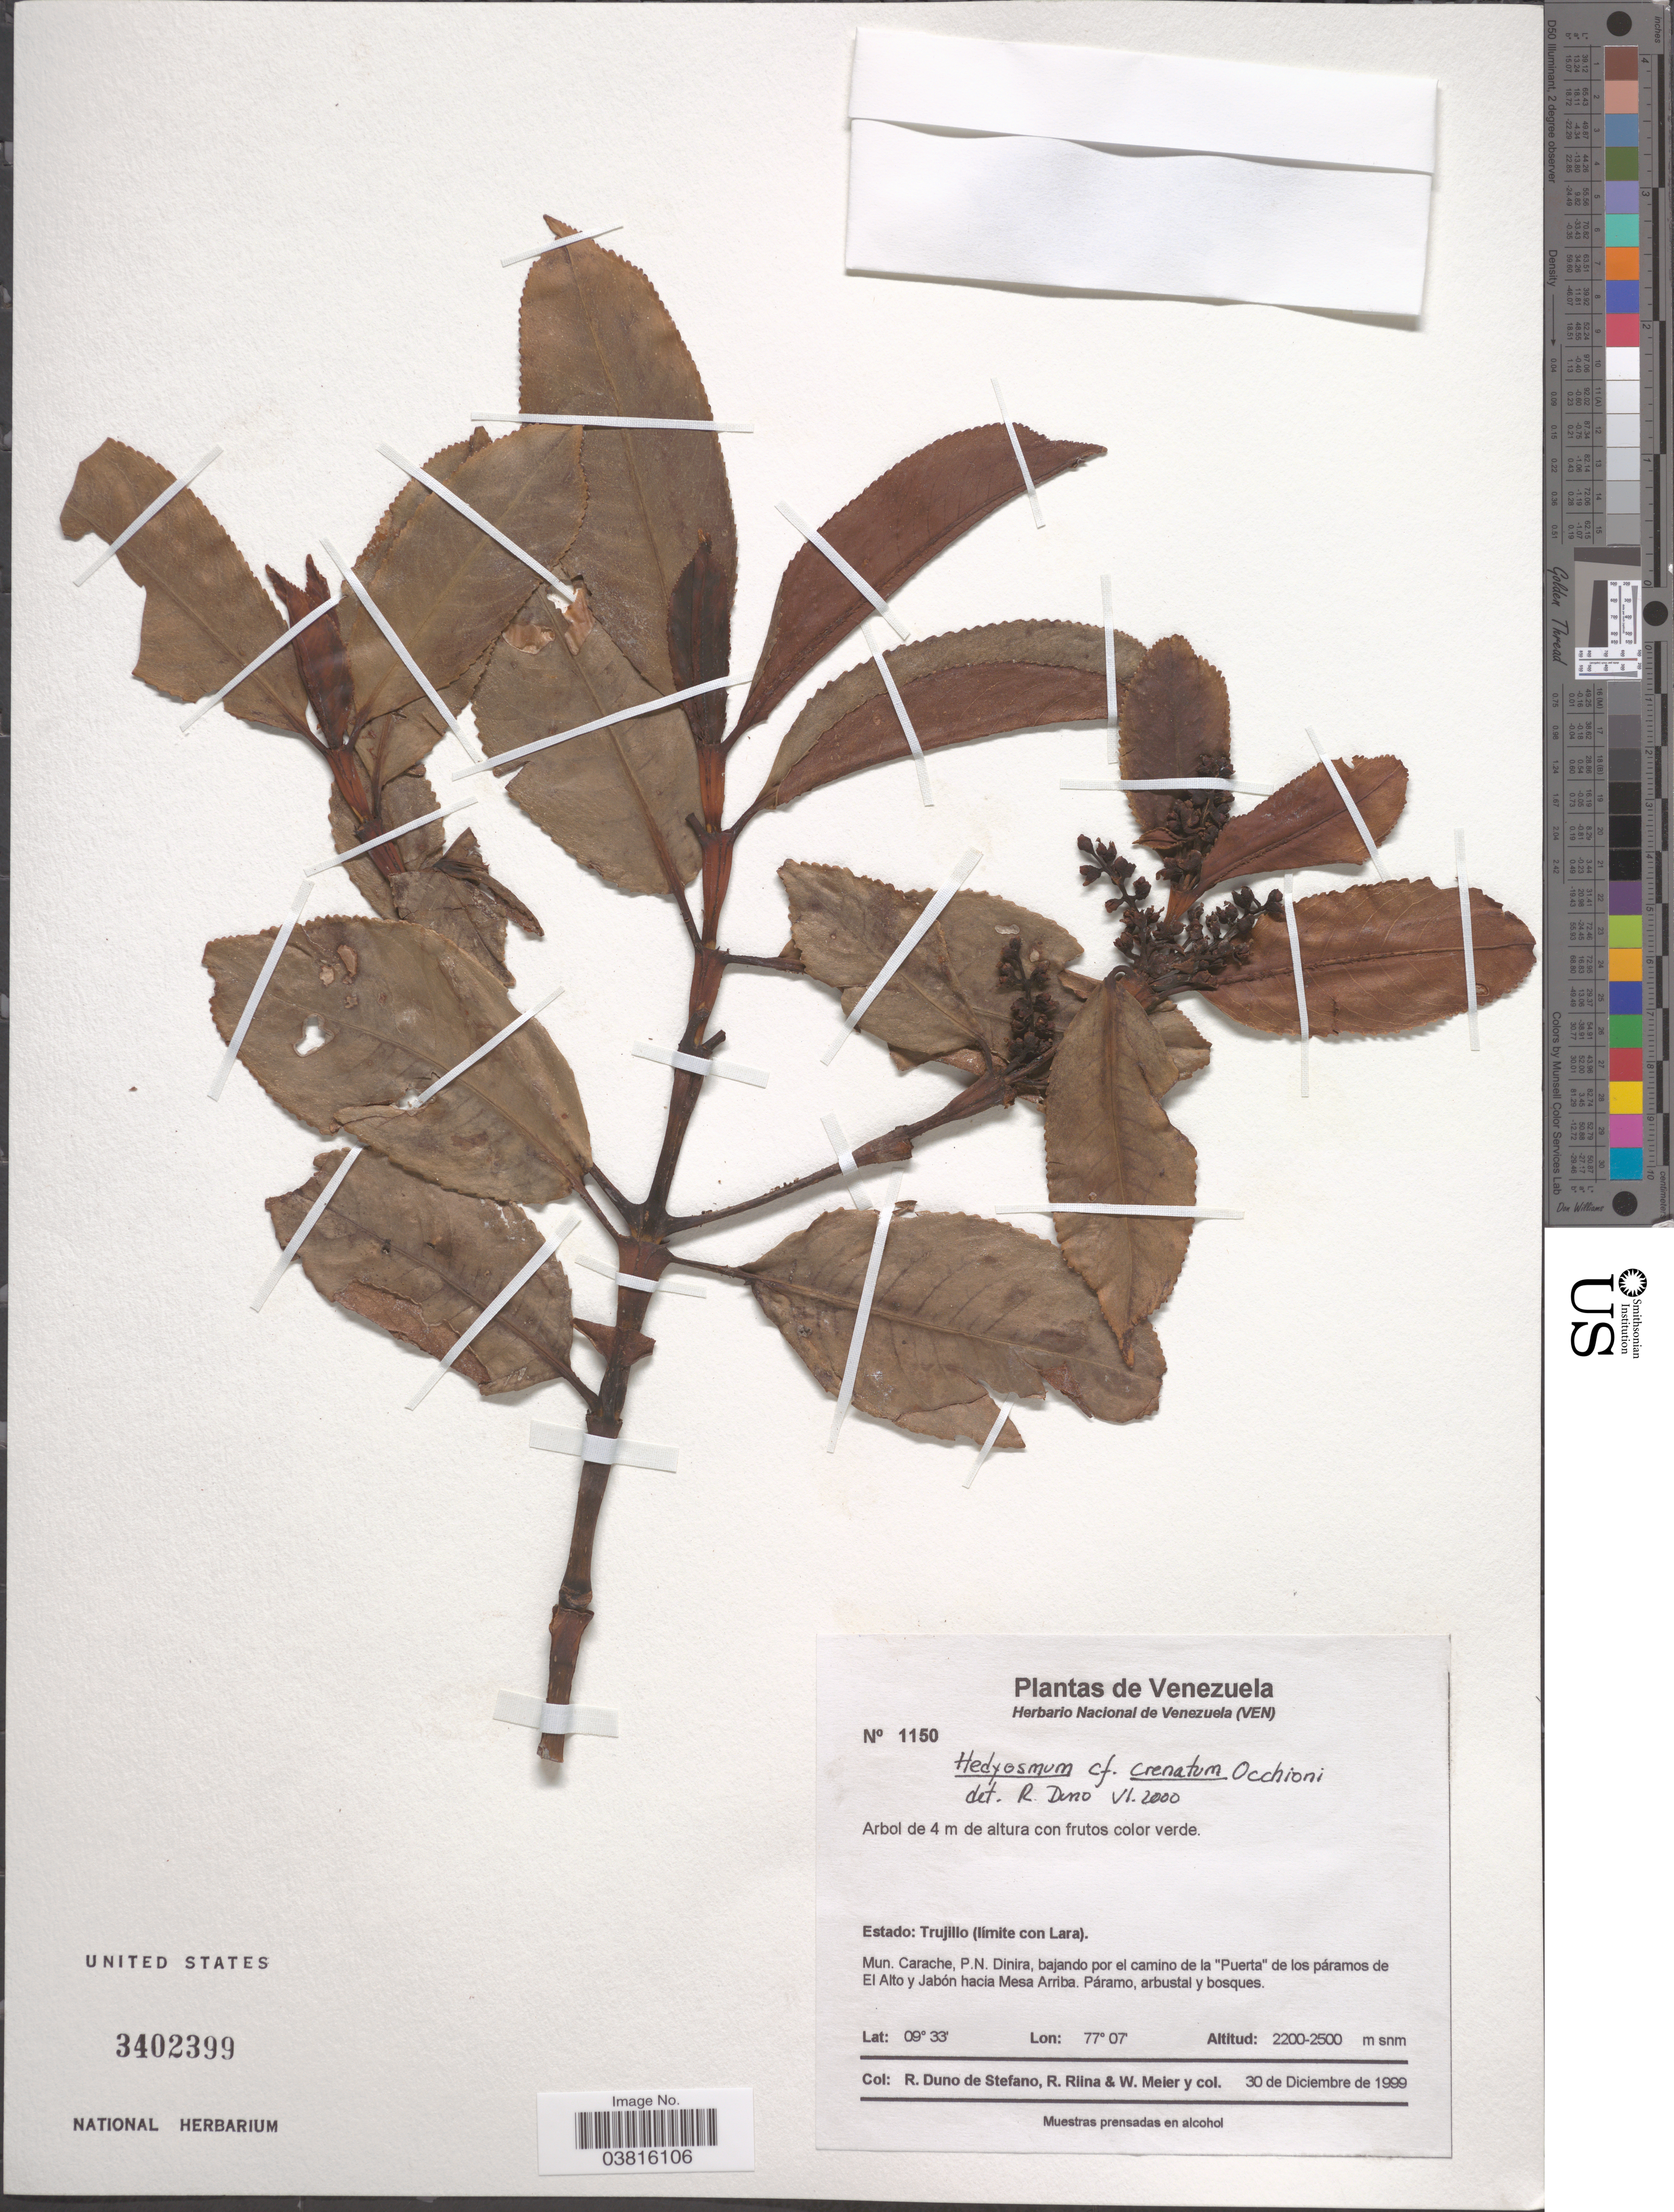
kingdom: Plantae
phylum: Tracheophyta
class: Magnoliopsida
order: Chloranthales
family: Chloranthaceae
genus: Hedyosmum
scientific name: Hedyosmum crenatum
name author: Occhioni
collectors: R. Duno de Stefano, R. Riina & W. Meier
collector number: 1150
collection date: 1999-12-30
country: Venezuela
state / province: Trujillo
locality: (límite con Lara). Mun Carache, P.N. Dinira, bajando por el camino de la "Puerta" de los páramos de El Alto y Jabón hacia Mesa Arriba. Páramo.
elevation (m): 2200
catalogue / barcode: US 3402399